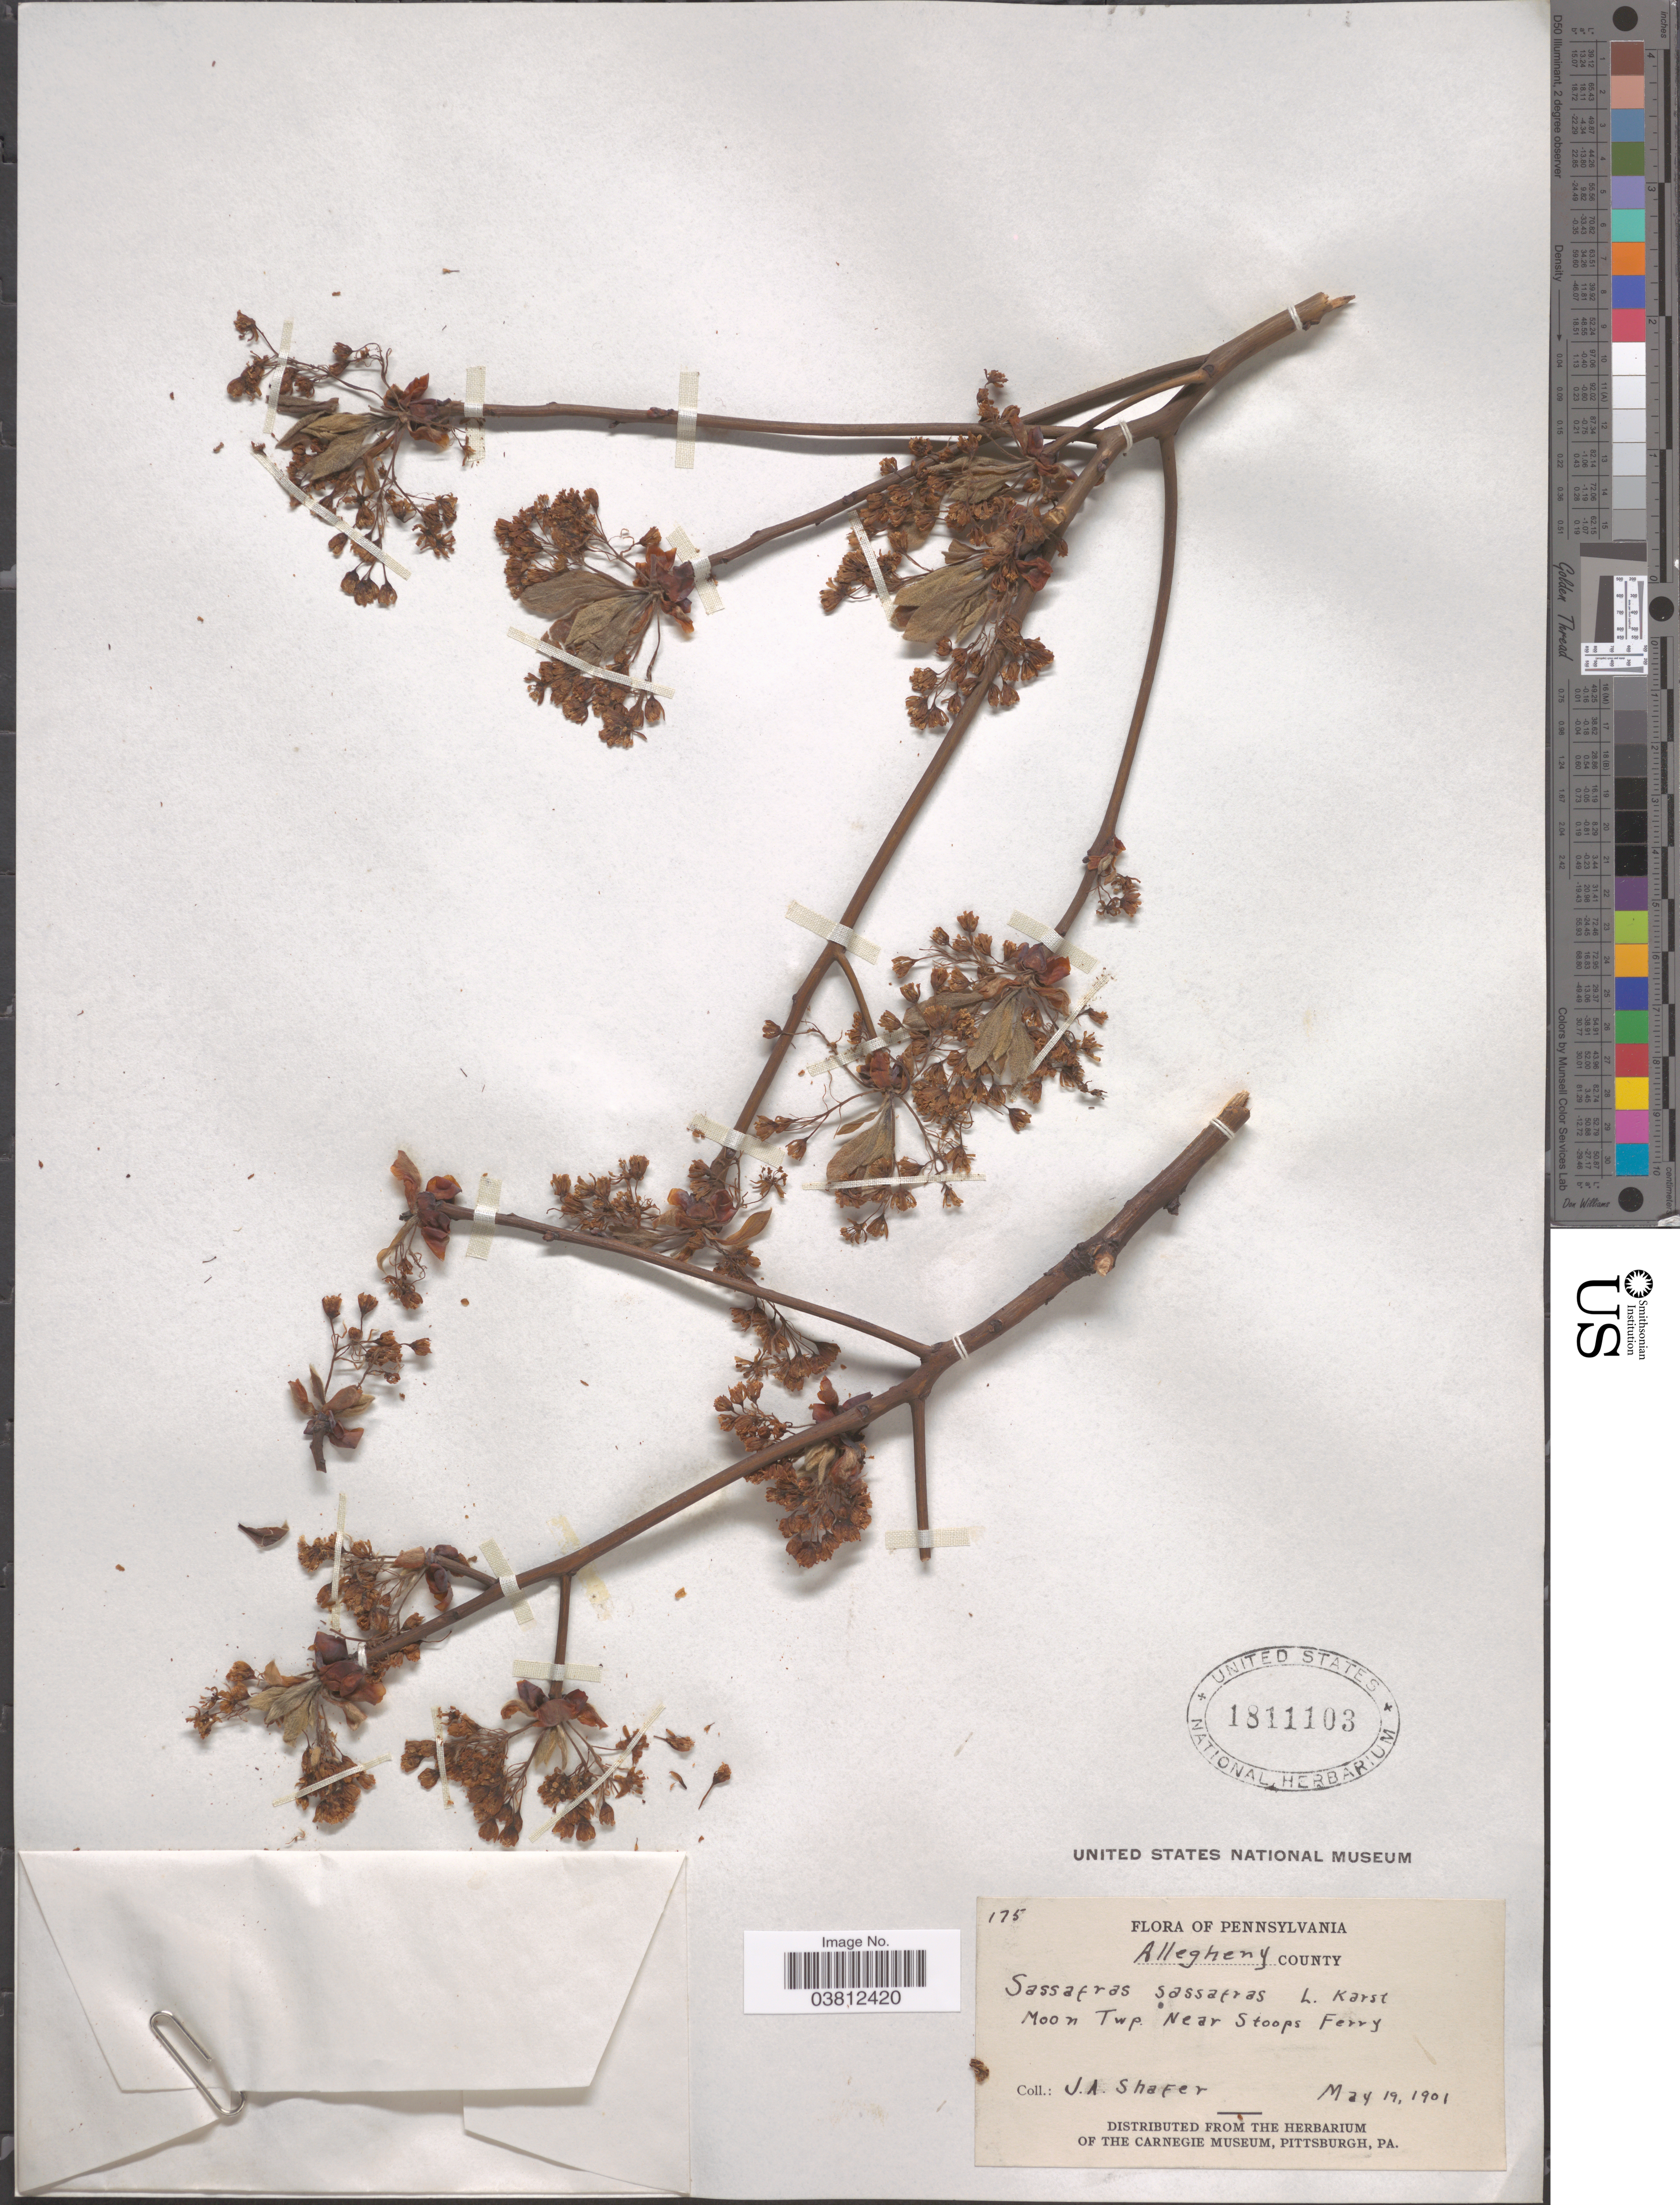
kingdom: Plantae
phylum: Tracheophyta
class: Magnoliopsida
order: Laurales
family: Lauraceae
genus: Sassafras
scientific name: Sassafras albidum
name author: (Nutt.) Nees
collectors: J. A. Shafer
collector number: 175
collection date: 1901-05-19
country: United States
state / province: Pennsylvania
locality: Allegheny County. Moon Twp. Near Stoops Ferry.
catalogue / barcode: US 1811103